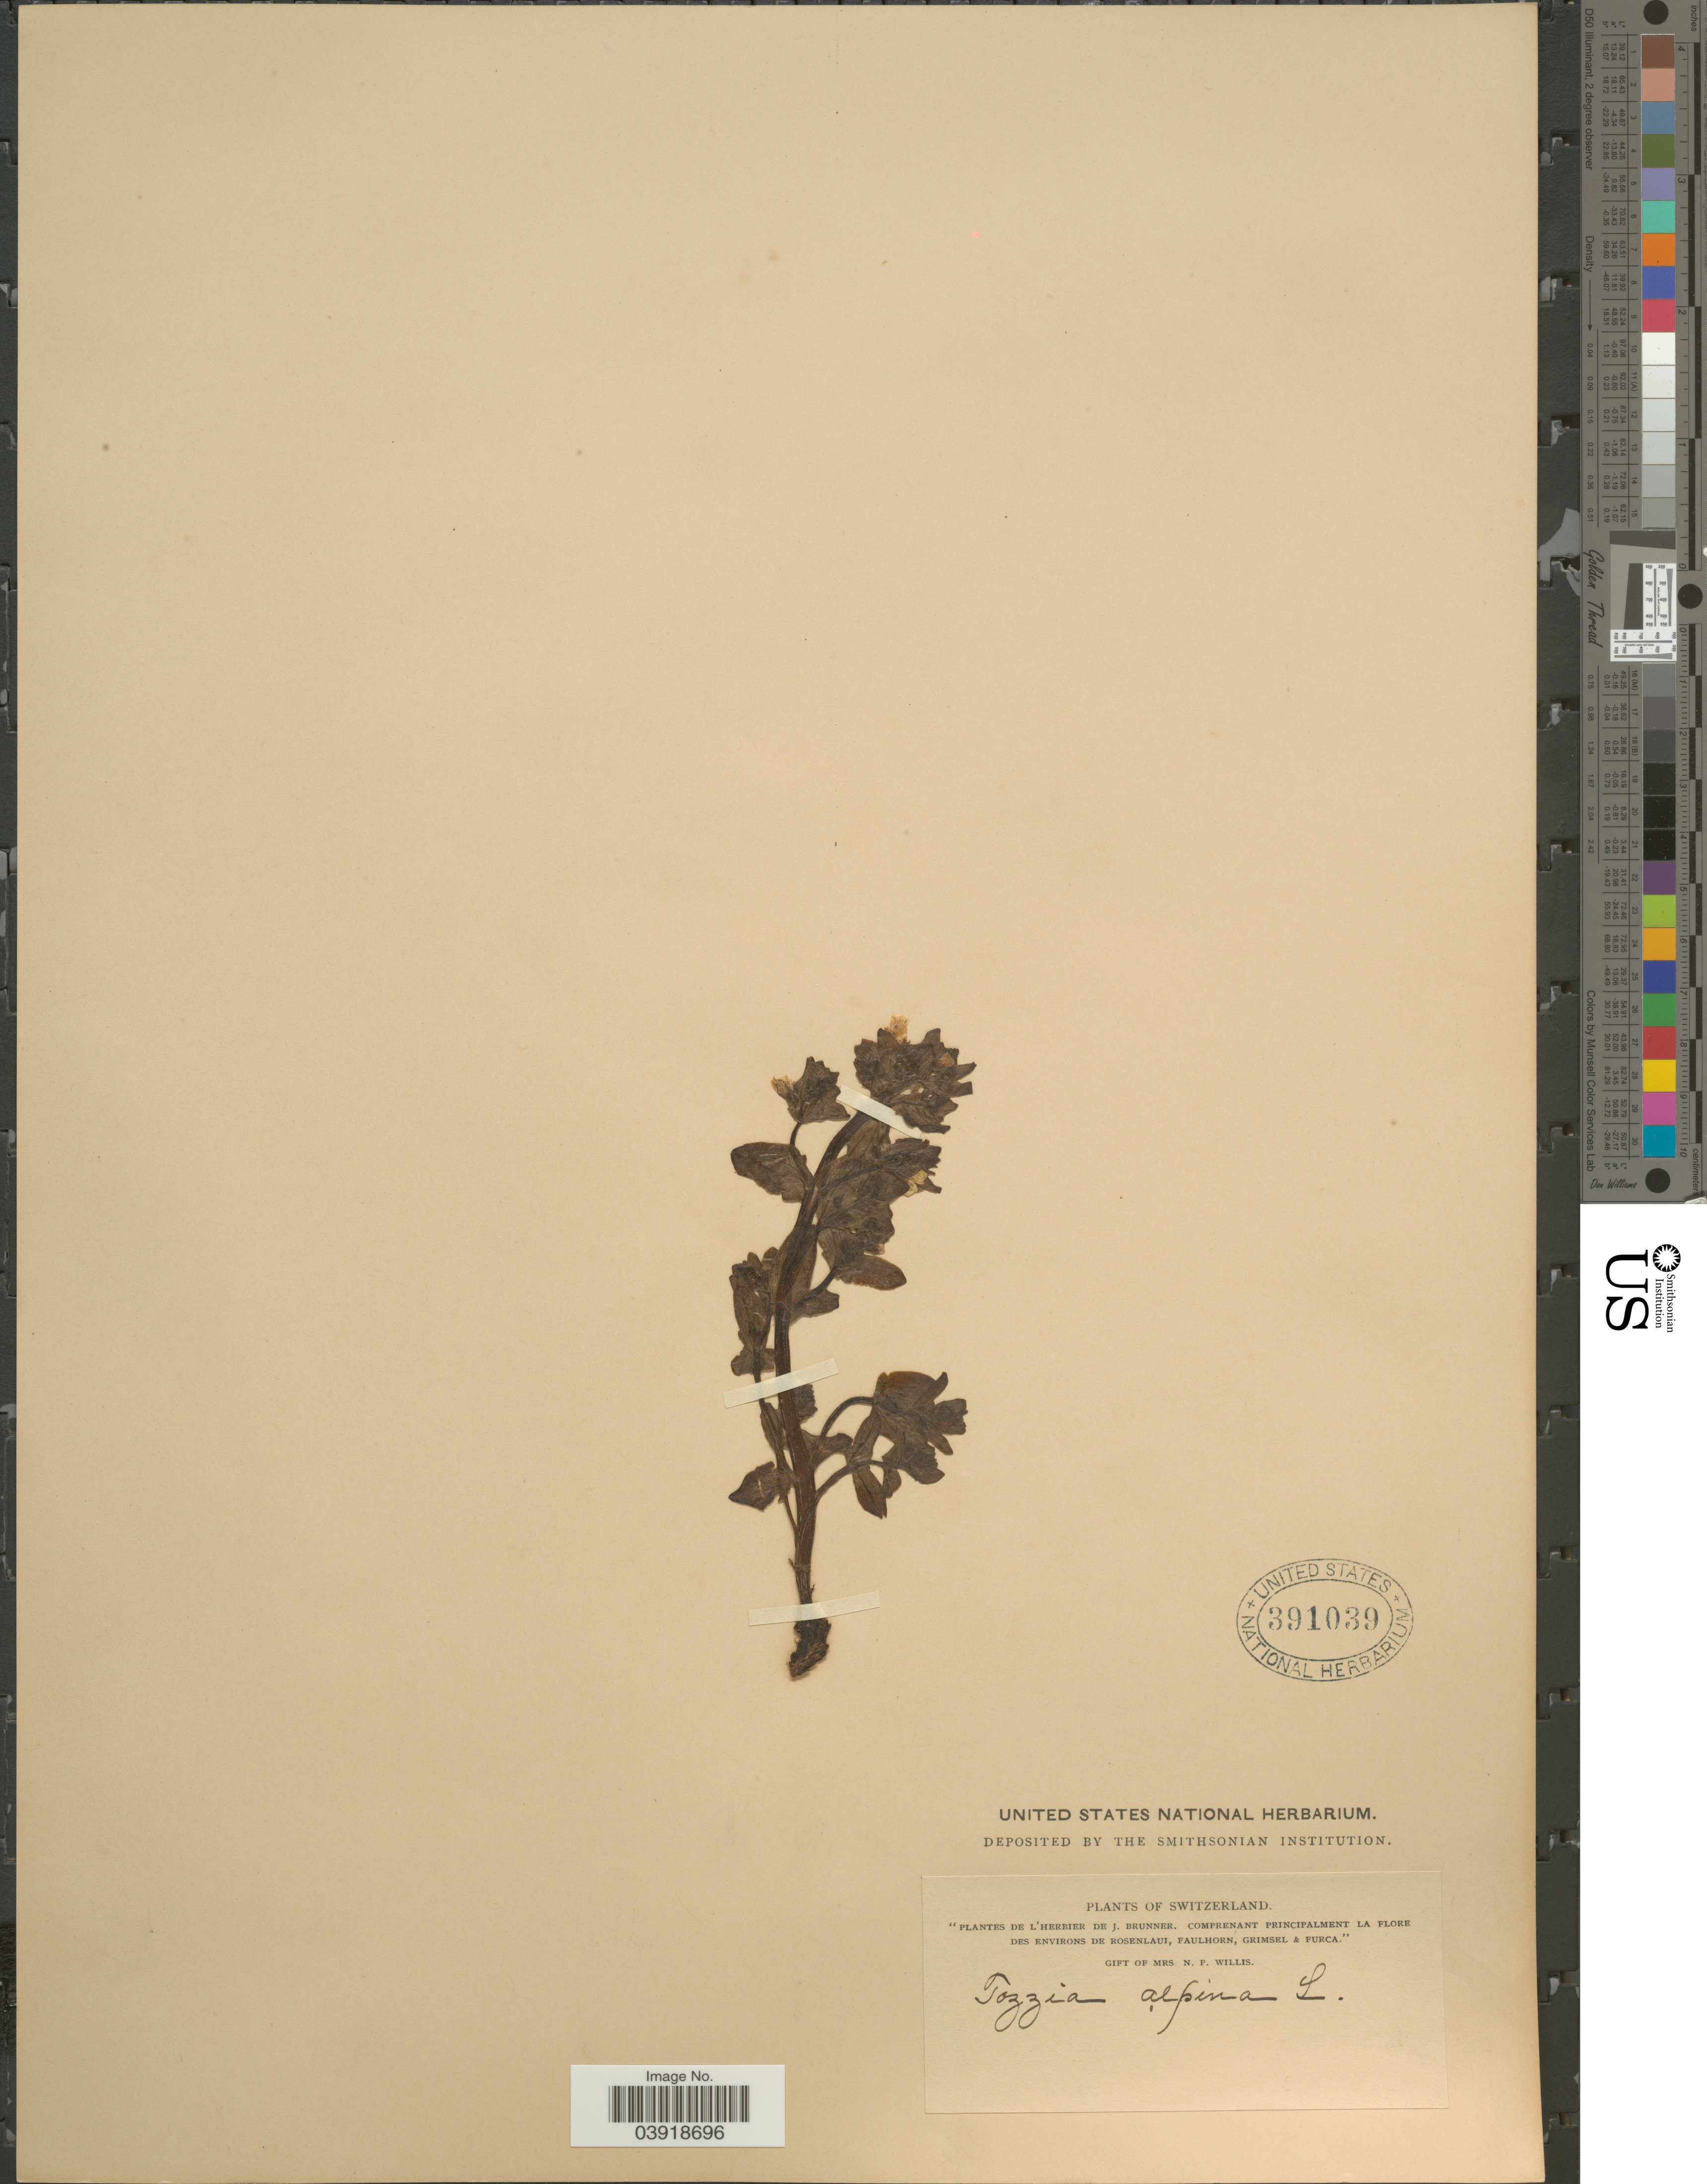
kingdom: Plantae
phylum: Tracheophyta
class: Magnoliopsida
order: Lamiales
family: Orobanchaceae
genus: Tozzia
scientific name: Tozzia alpina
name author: L.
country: Switzerland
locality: Environs de Rosenlaui, Faulhorn, Grimsel & Furca.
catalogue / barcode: US 391039